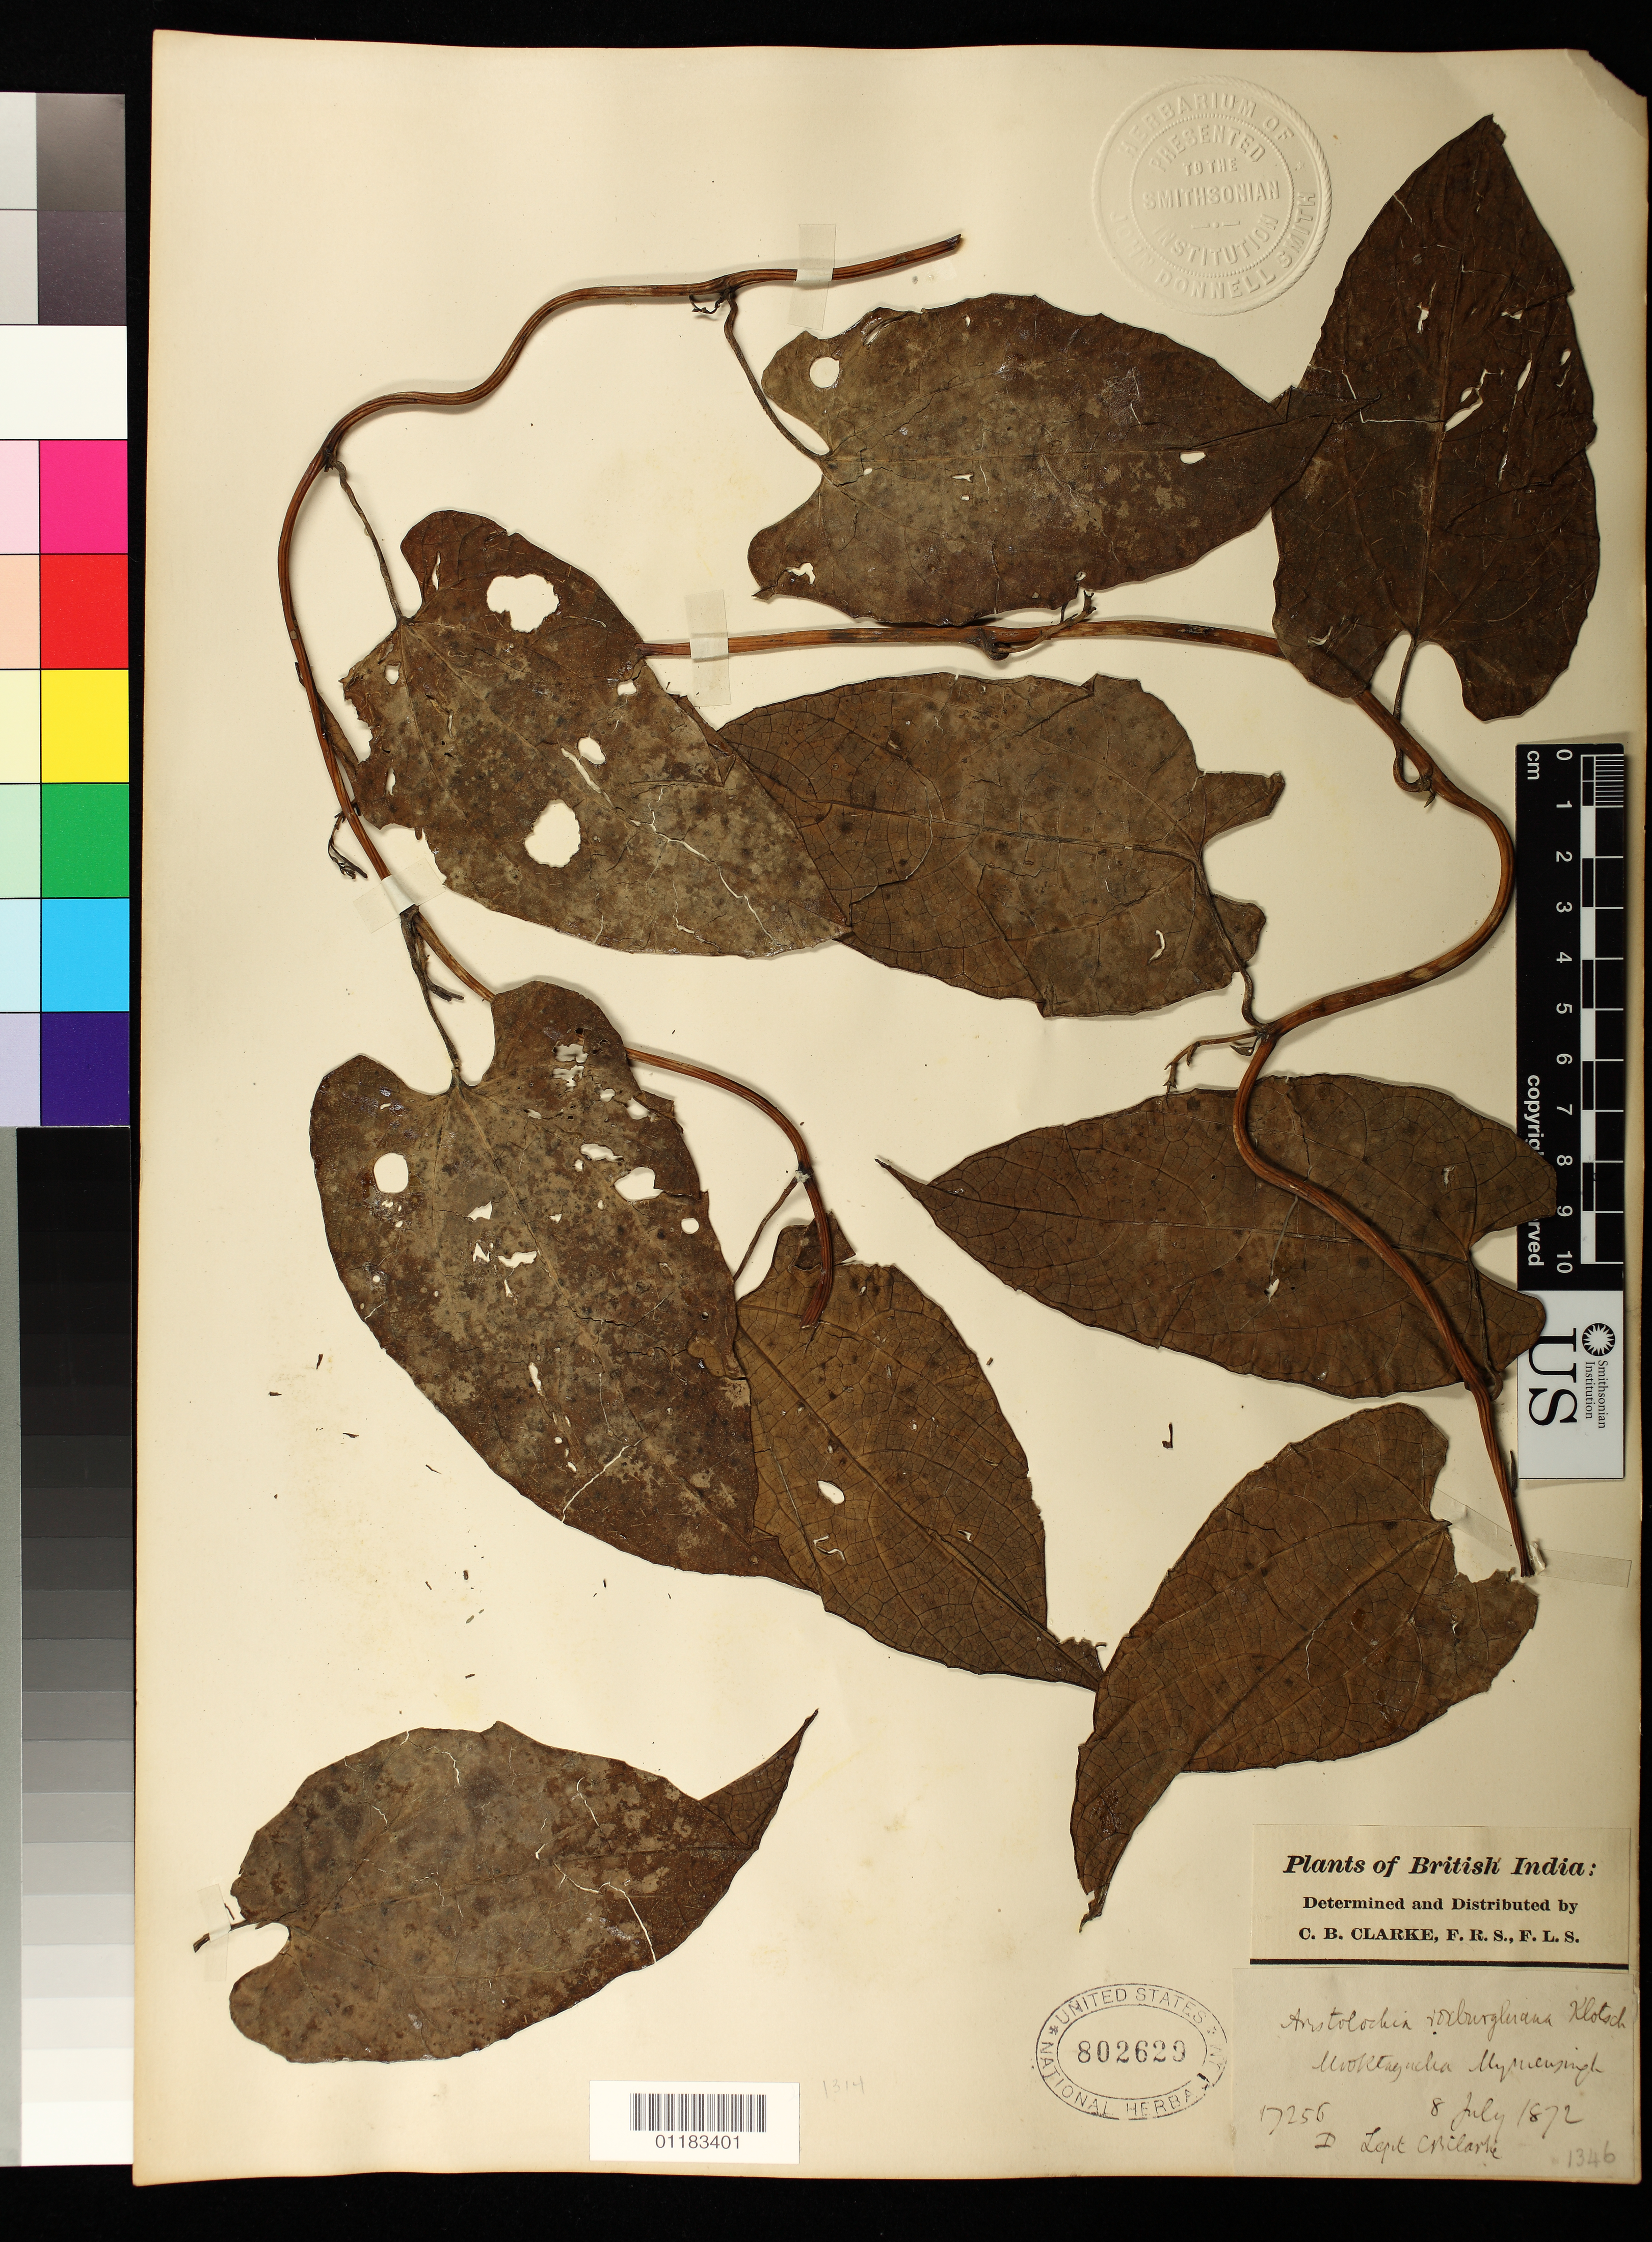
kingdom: Plantae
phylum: Tracheophyta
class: Magnoliopsida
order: Piperales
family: Aristolochiaceae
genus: Aristolochia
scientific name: Aristolochia roxburghiana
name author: Klotzsch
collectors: C. B. Clarke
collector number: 17256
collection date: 1872-07-08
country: India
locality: ? Moolltagnelia; ? Mynicusingh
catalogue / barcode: US 802629